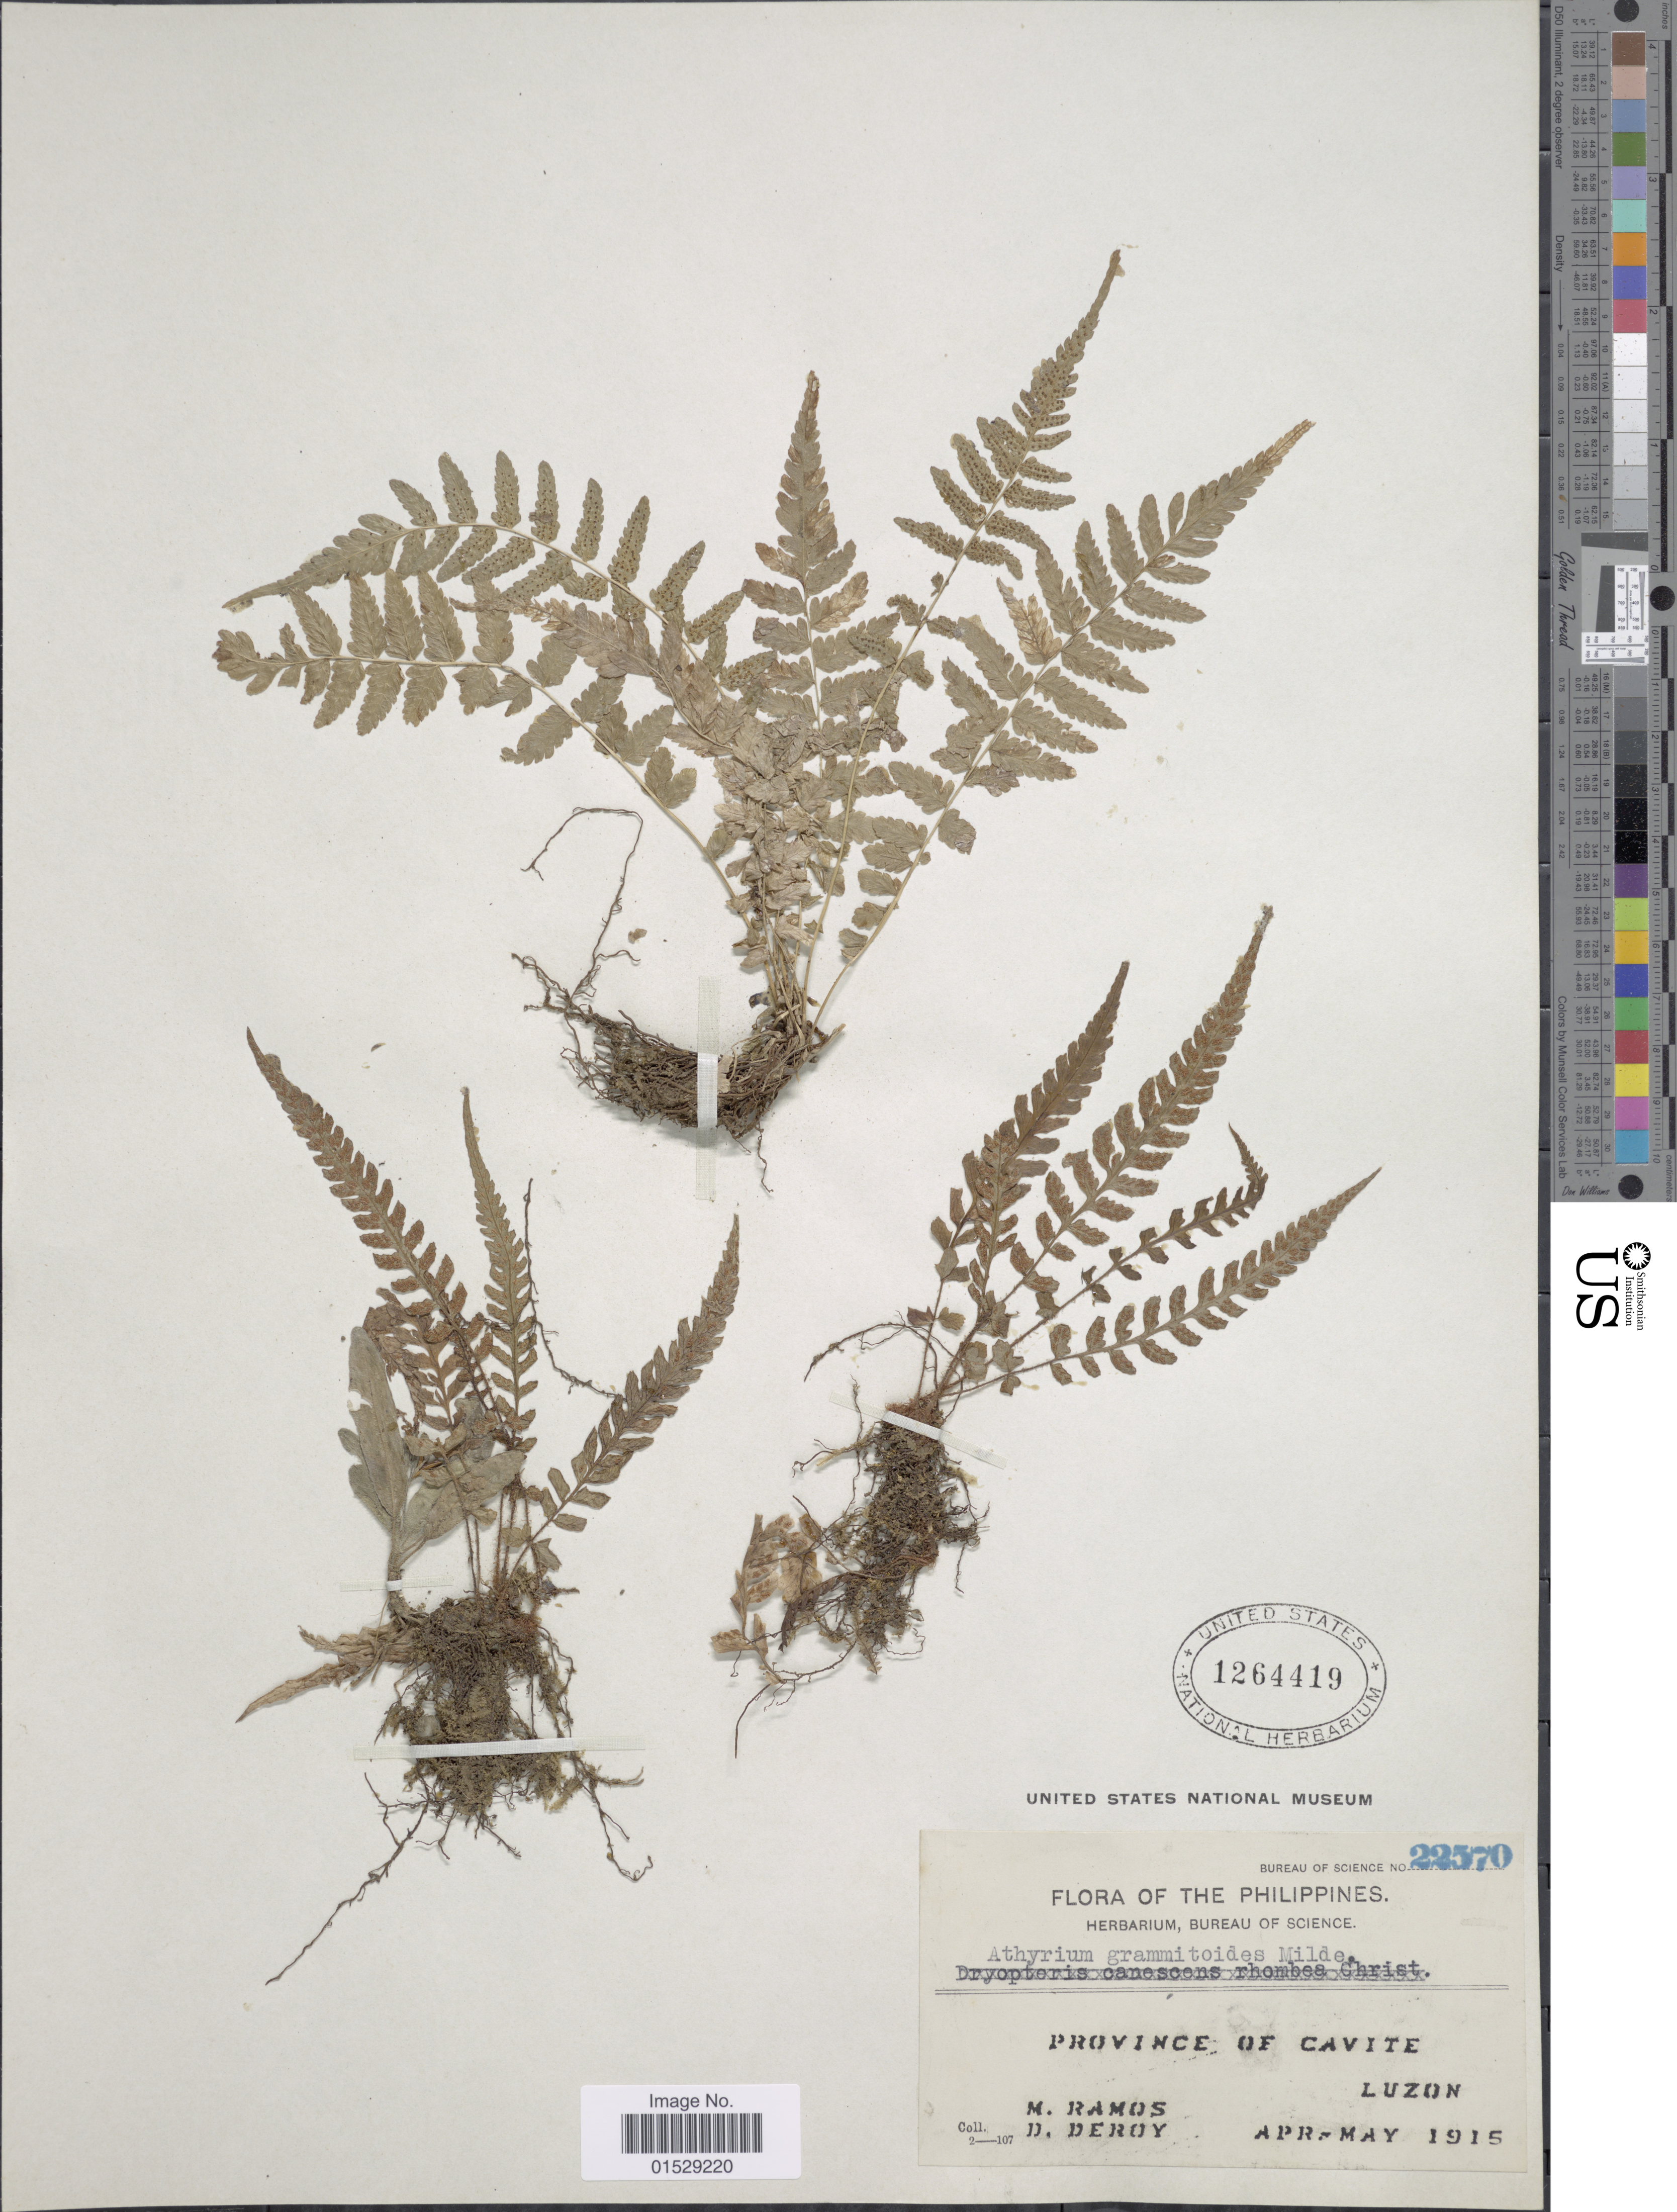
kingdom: Plantae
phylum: Tracheophyta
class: Polypodiopsida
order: Polypodiales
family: Athyriaceae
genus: Deparia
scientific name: Deparia petersenii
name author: (Kunze) M. Kato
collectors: M. Ramos & D. Deroy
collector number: Bureau of Science 22570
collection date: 1915-04/1915-05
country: Philippines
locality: Province of Cavite, Luzon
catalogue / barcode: US 1264419